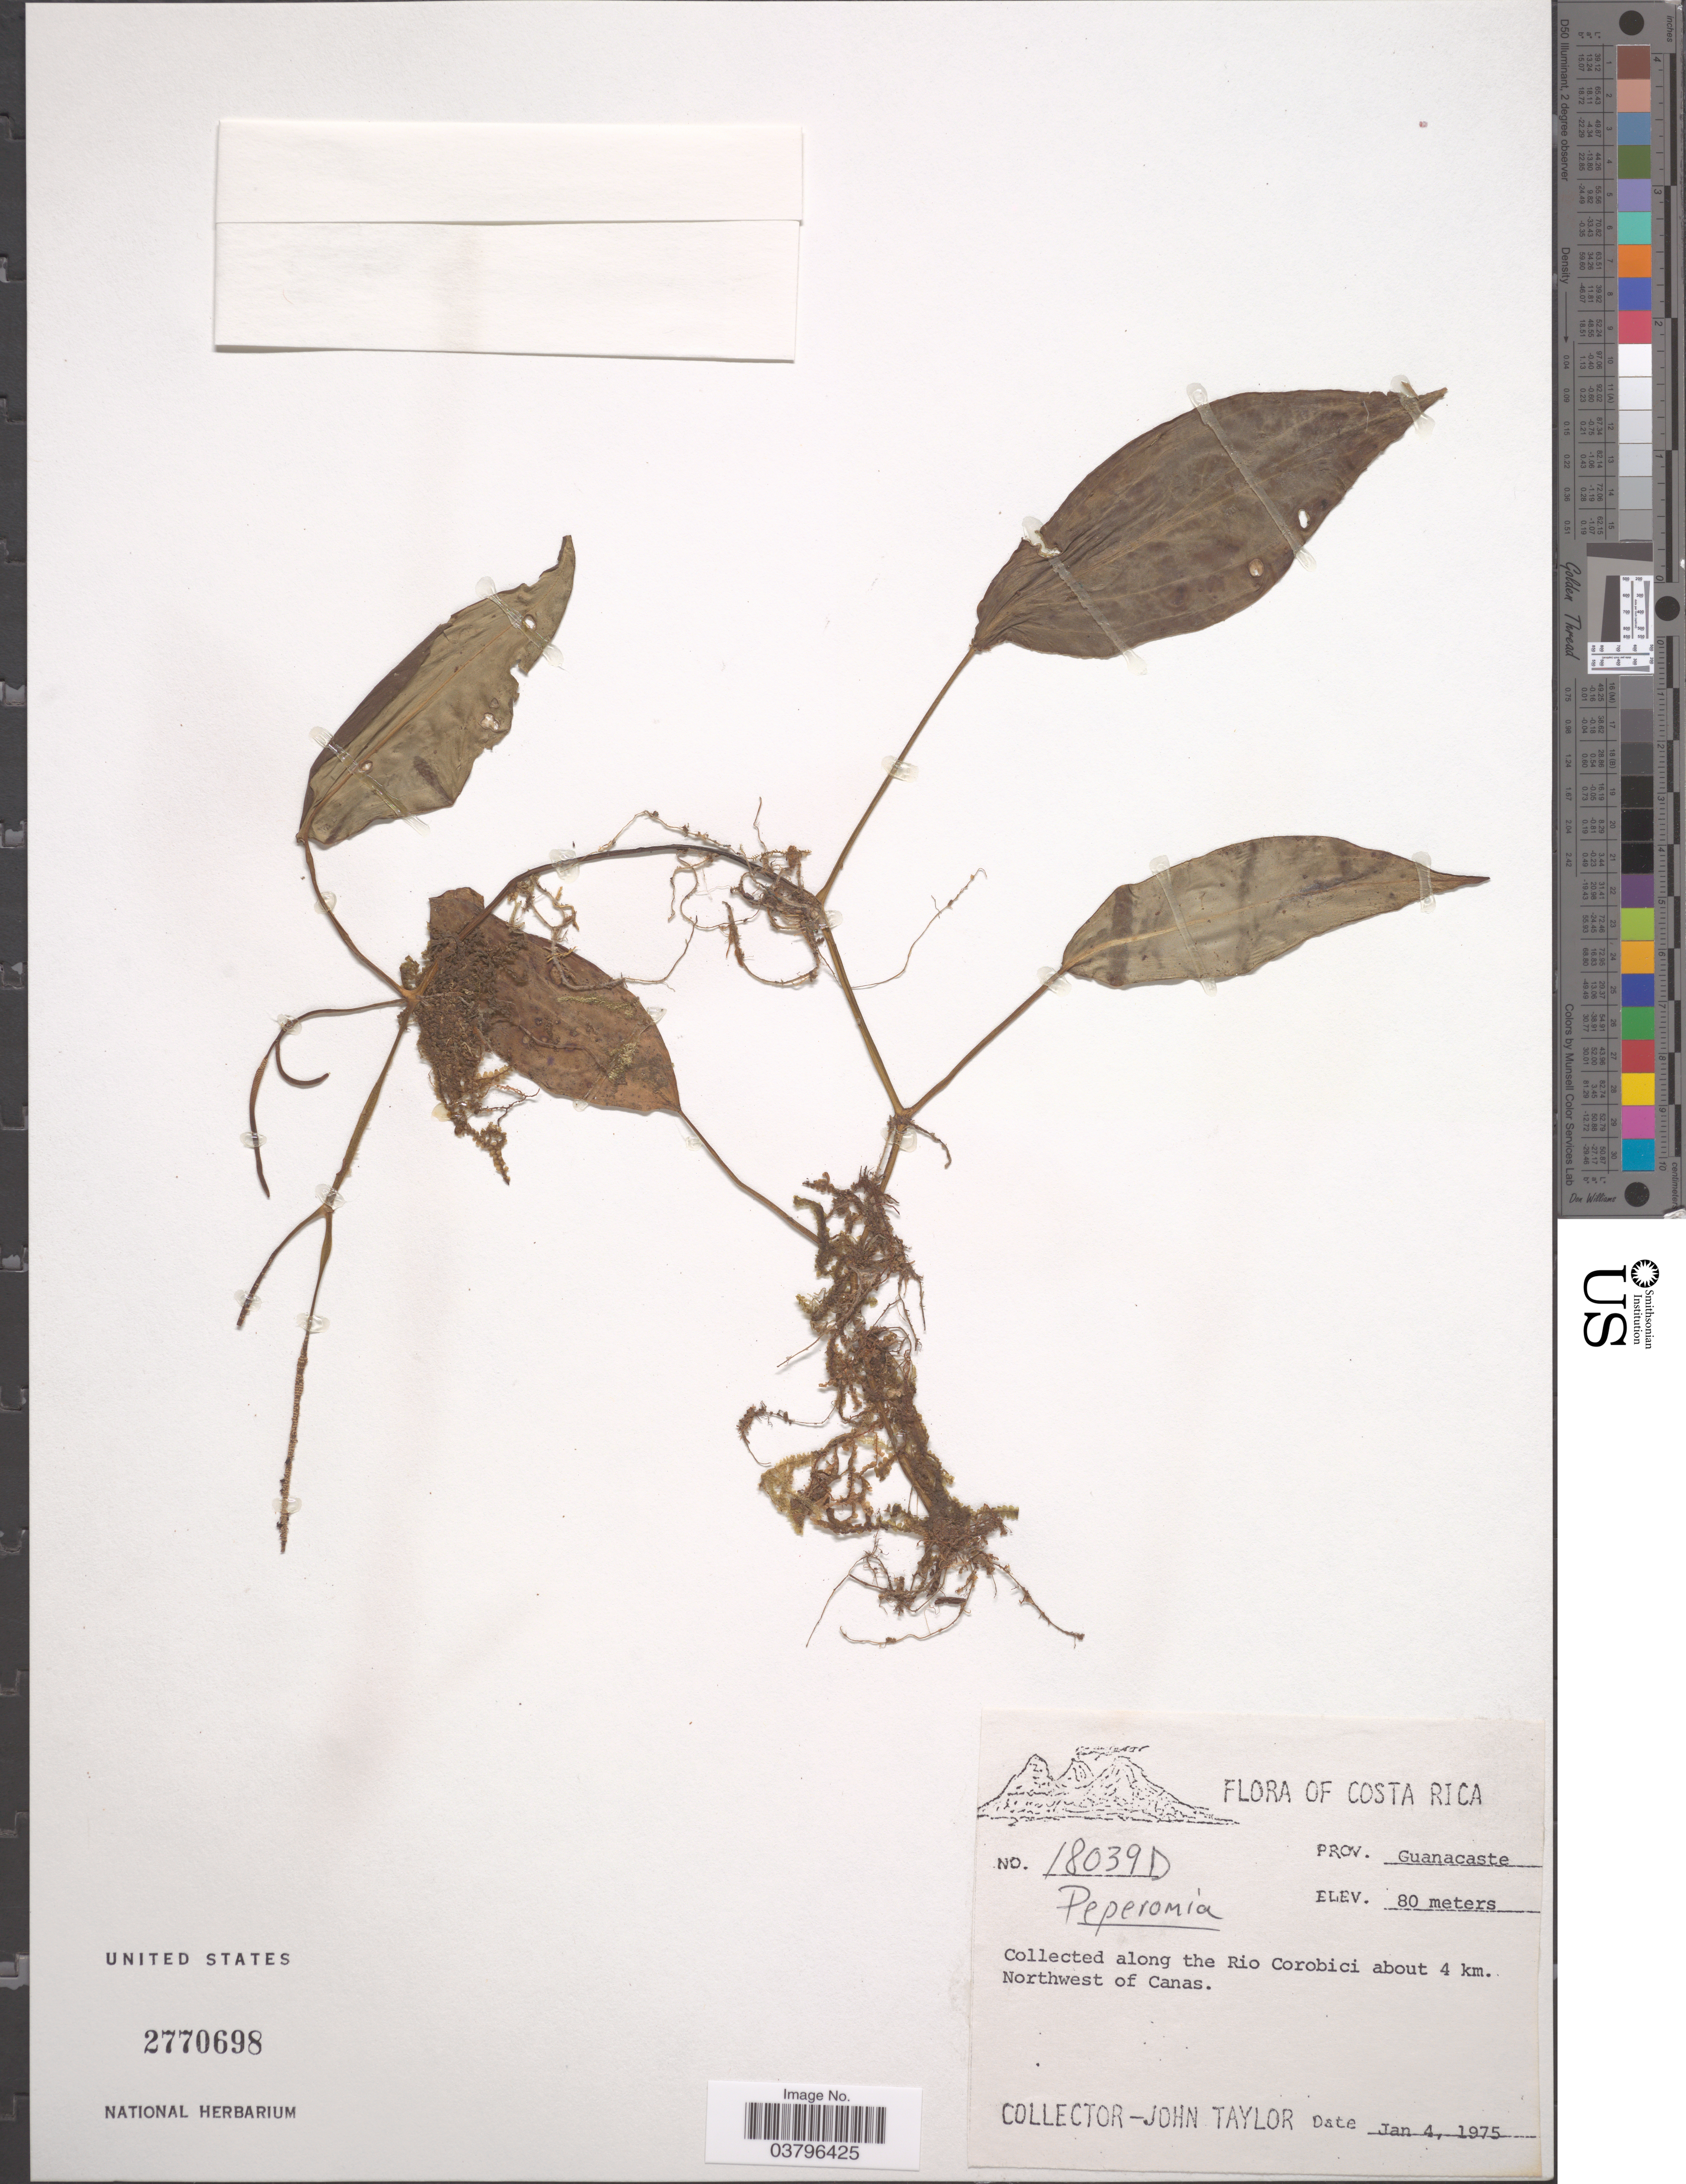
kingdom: Plantae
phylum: Tracheophyta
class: Magnoliopsida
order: Piperales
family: Piperaceae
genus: Peperomia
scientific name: Peperomia distachya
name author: (L.) A. Dietr.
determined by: Jiménez, José Estaban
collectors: J. Taylor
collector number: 18039D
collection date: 1975-01-04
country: Costa Rica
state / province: Guanacaste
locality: Along the Rio Corobici about 4 km. Northwest of Canas.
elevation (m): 80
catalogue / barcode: US 2770698